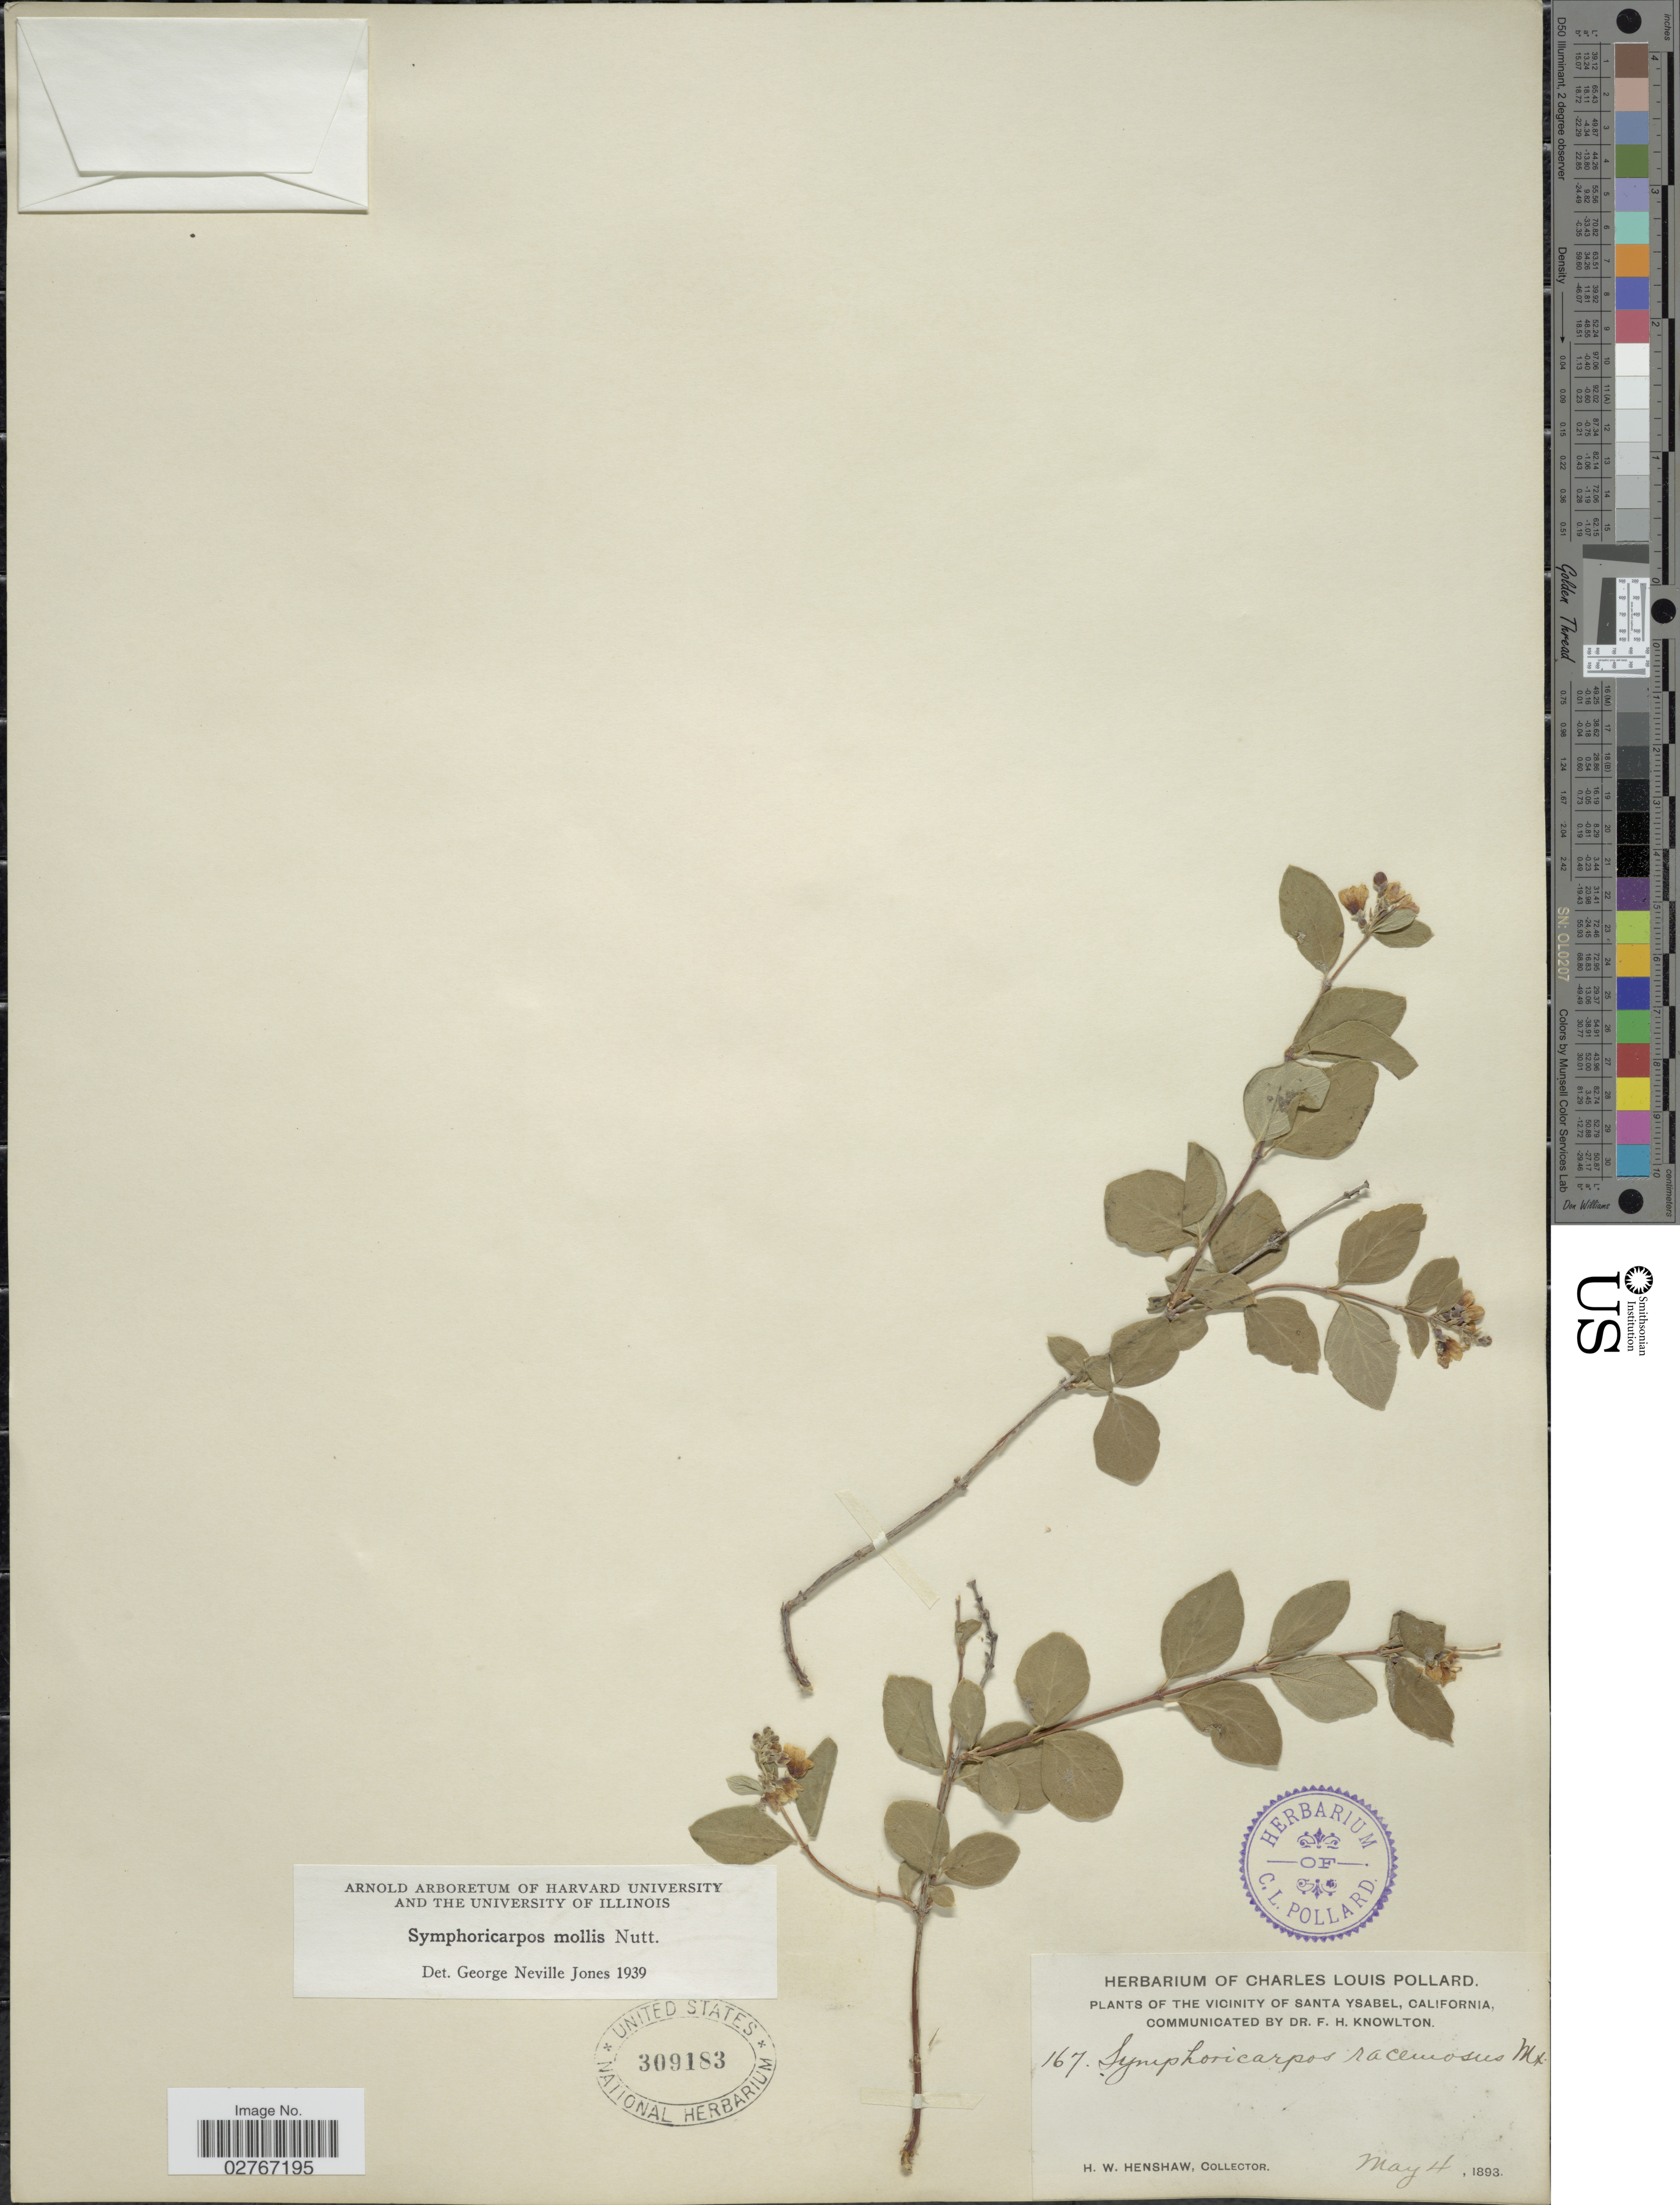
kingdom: Plantae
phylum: Tracheophyta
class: Magnoliopsida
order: Dipsacales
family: Caprifoliaceae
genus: Symphoricarpos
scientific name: Symphoricarpos mollis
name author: Nutt.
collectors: H. Henshaw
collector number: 167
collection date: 1893-05-04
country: United States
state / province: California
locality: The Vicinity of Santa Ysabel.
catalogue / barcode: US 309183